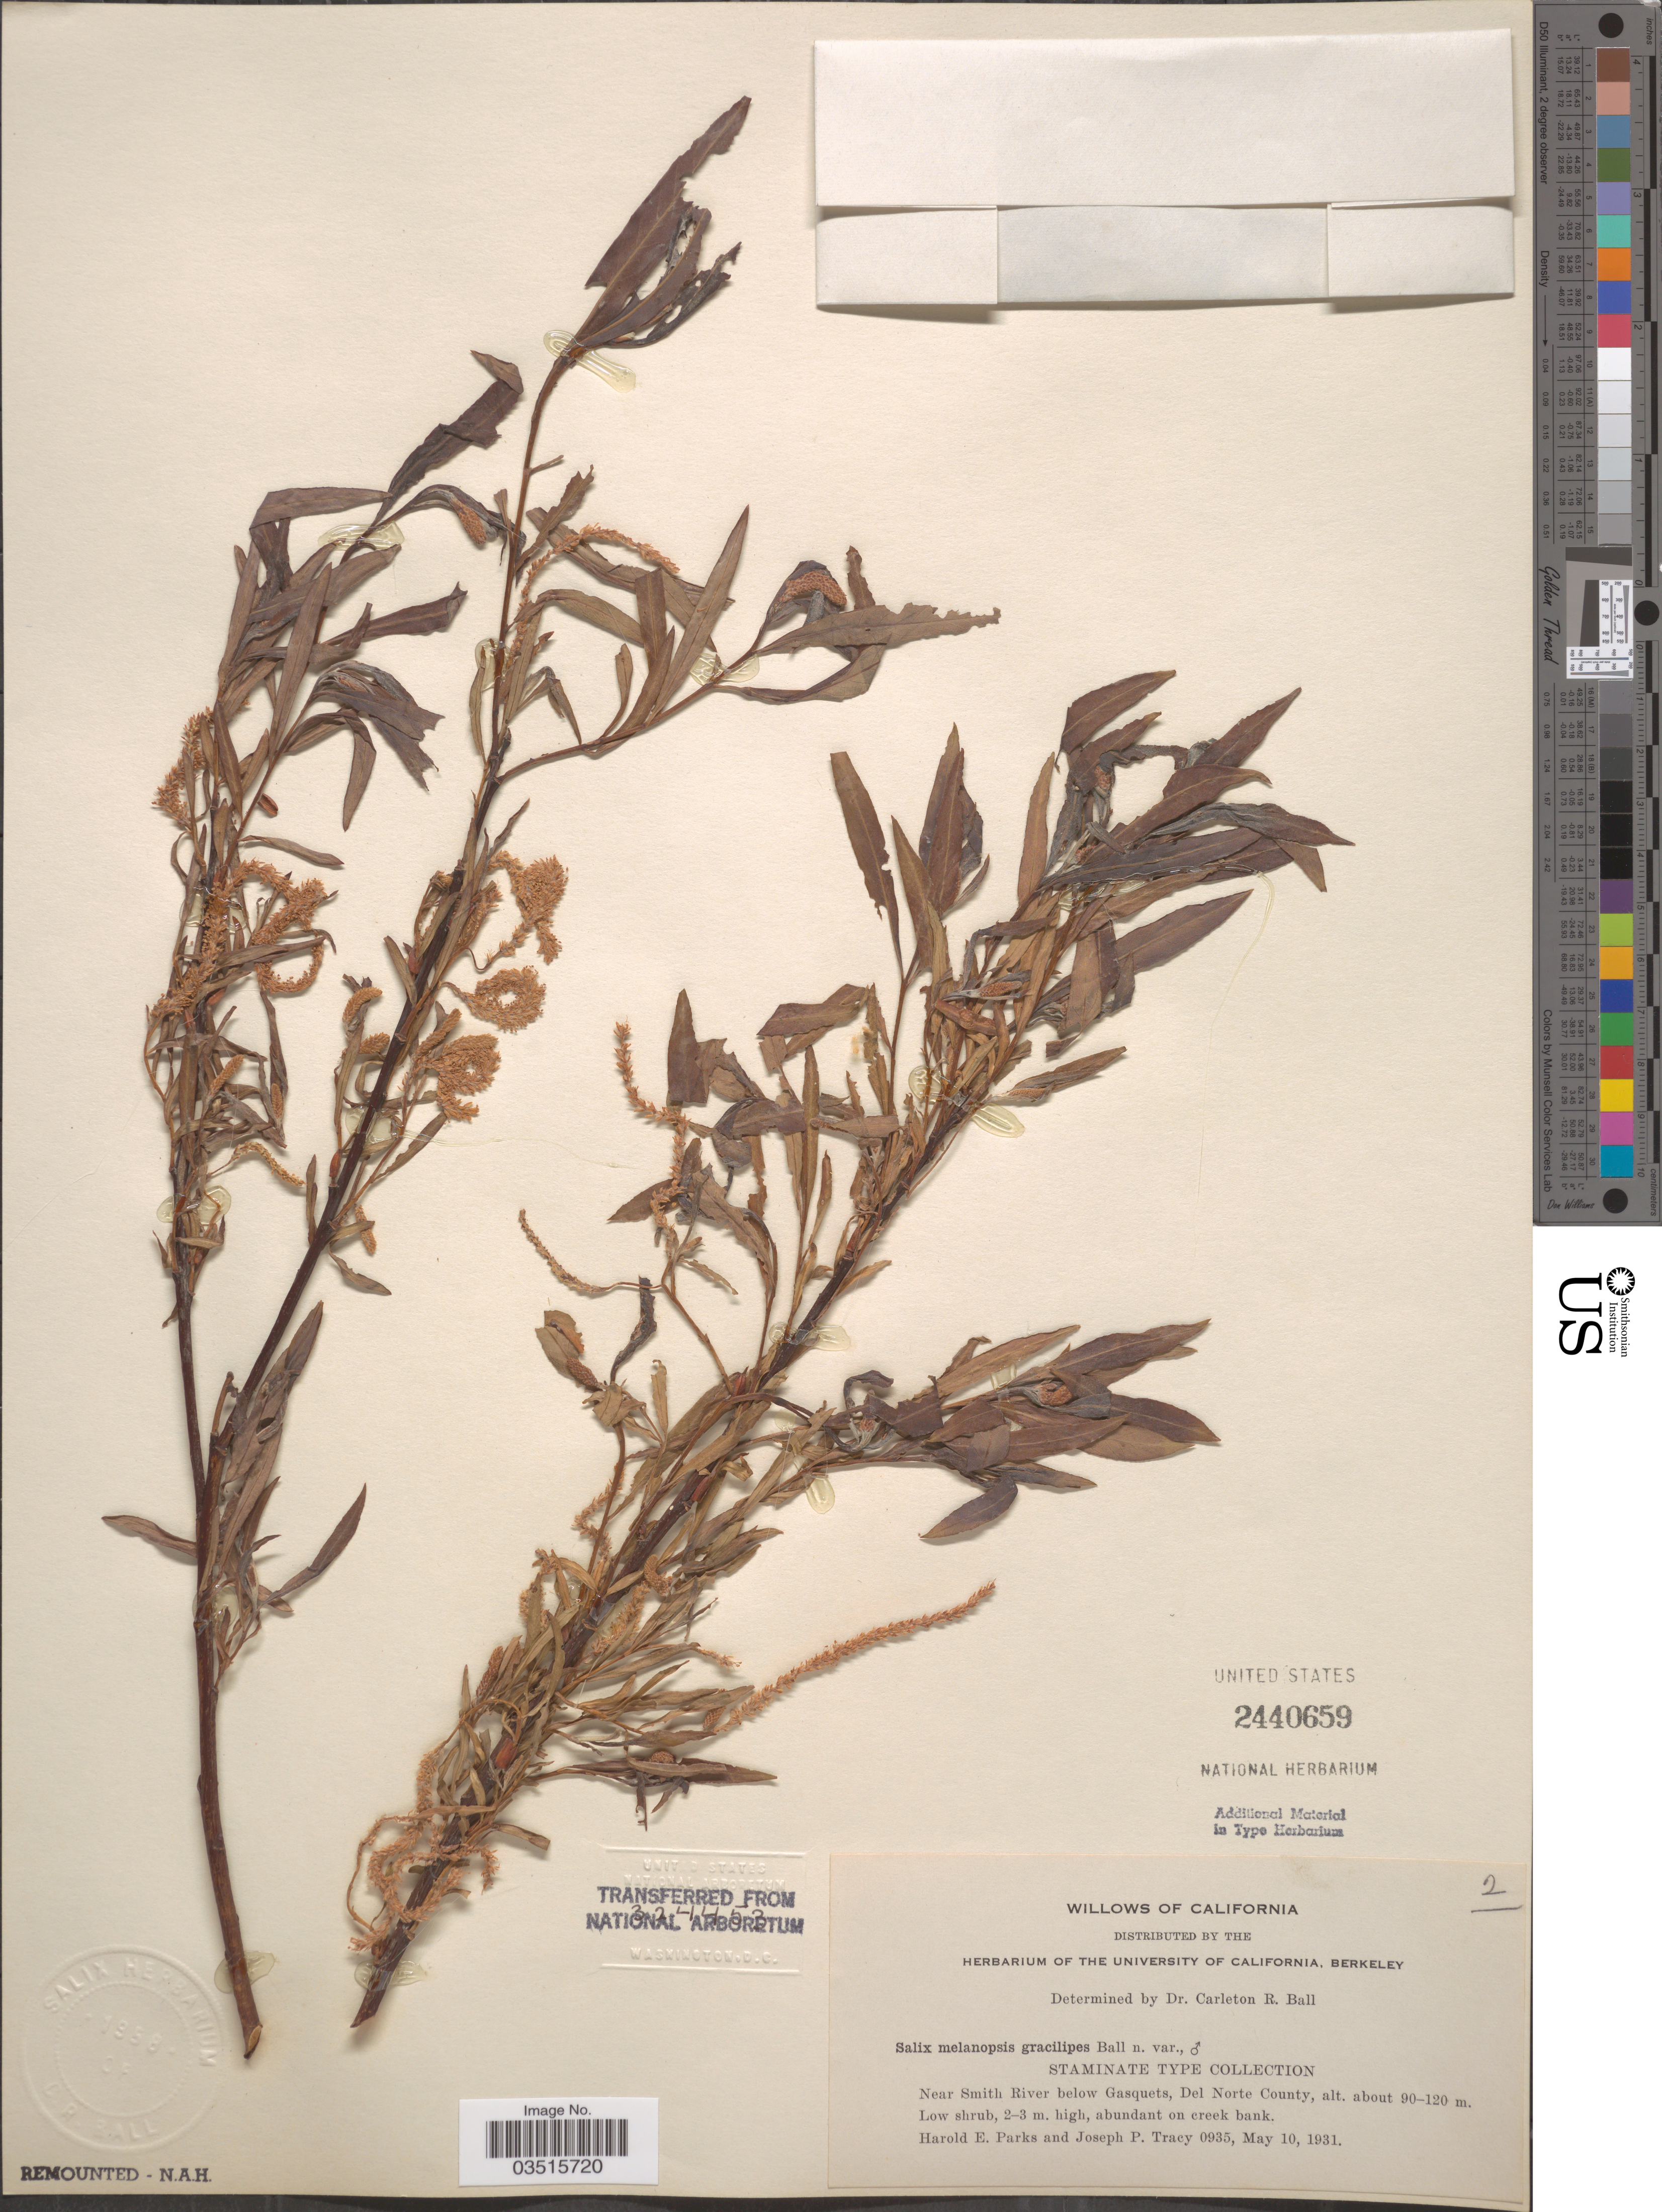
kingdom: Plantae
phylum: Tracheophyta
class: Magnoliopsida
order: Malpighiales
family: Salicaceae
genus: Salix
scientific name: Salix melanopsis var. gracilipes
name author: C.R. Ball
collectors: H. E. Parks & J. Tracy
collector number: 0935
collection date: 1931-05-10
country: United States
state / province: California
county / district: Del Norte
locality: Near Smith River below Gasquets, Del Norte County.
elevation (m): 90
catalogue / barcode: US 2440659